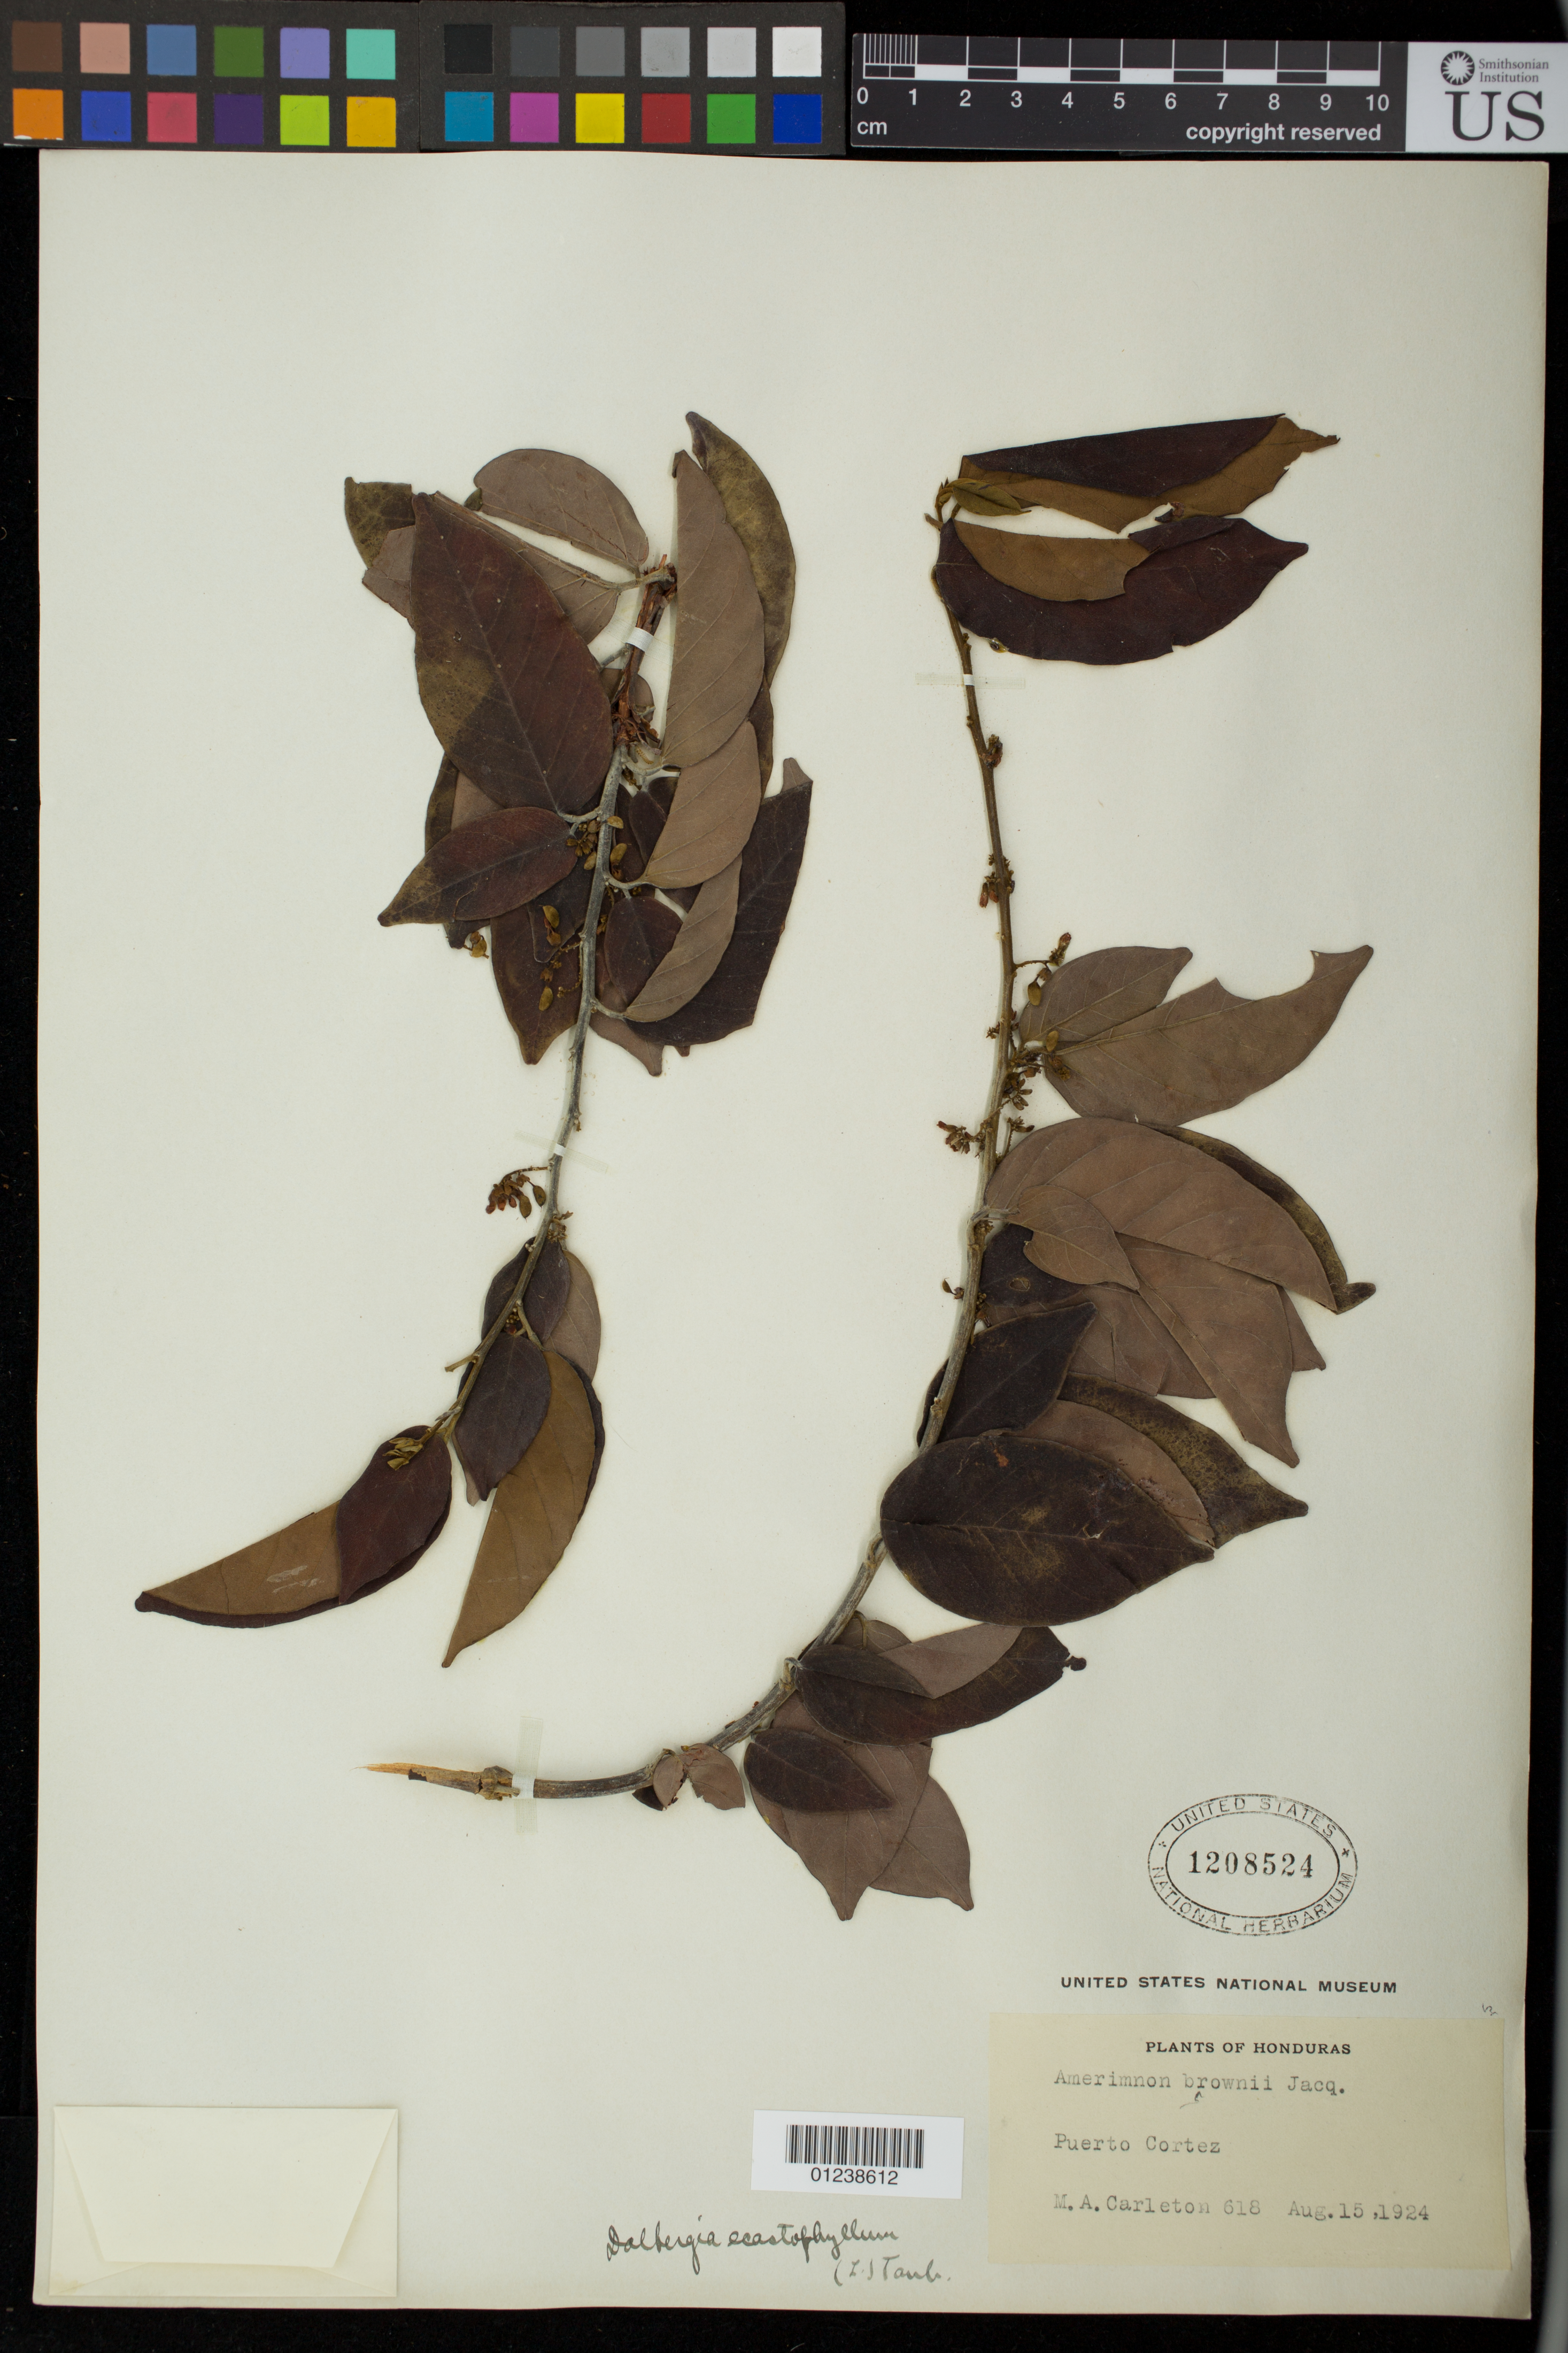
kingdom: Plantae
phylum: Tracheophyta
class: Magnoliopsida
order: Fabales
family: Fabaceae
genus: Dalbergia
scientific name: Dalbergia ecastaphyllum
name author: (L.) Taub.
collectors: M. A. Carleton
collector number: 618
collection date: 1924-08-15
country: Honduras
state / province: Cortés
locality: Puerto Cortes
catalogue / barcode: US 1208524